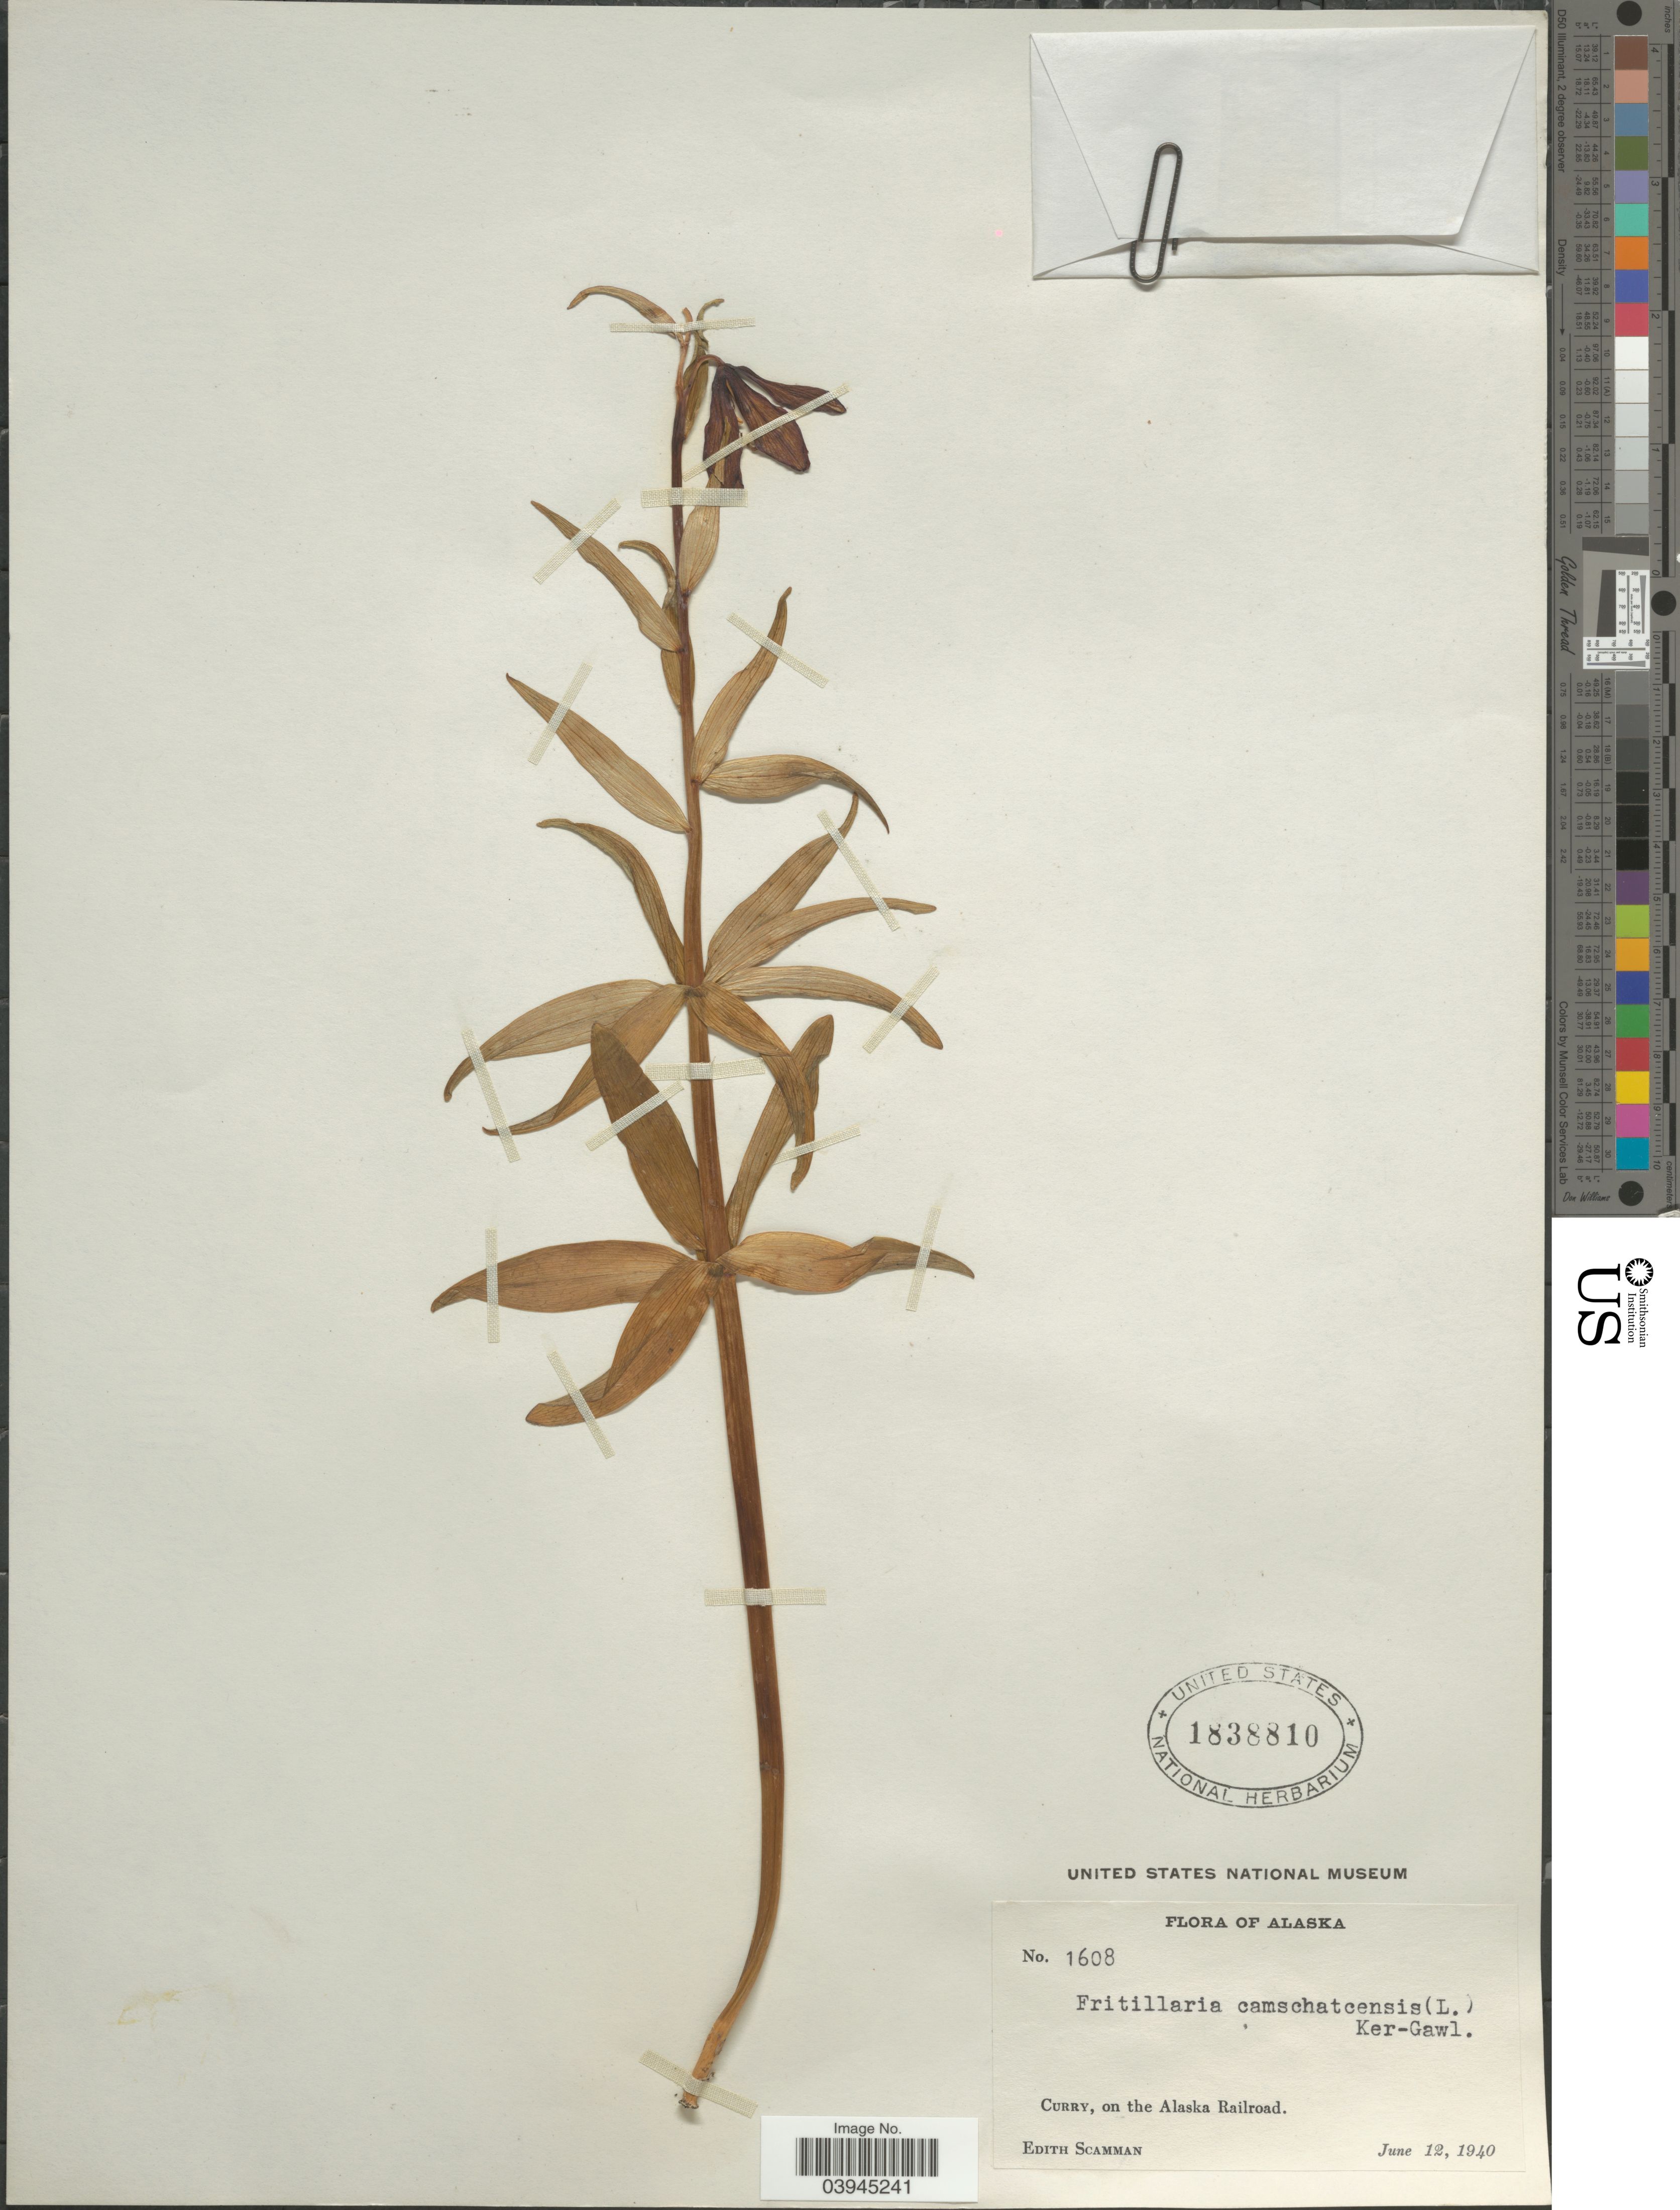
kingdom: Plantae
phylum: Tracheophyta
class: Liliopsida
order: Liliales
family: Liliaceae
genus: Fritillaria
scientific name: Fritillaria camschatcensis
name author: (L.) Ker Gawl.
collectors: E. Scamman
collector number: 1608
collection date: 1940-06-12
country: United States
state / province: Alaska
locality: Curry, on the Alaska Railroad.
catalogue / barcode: US 1838810